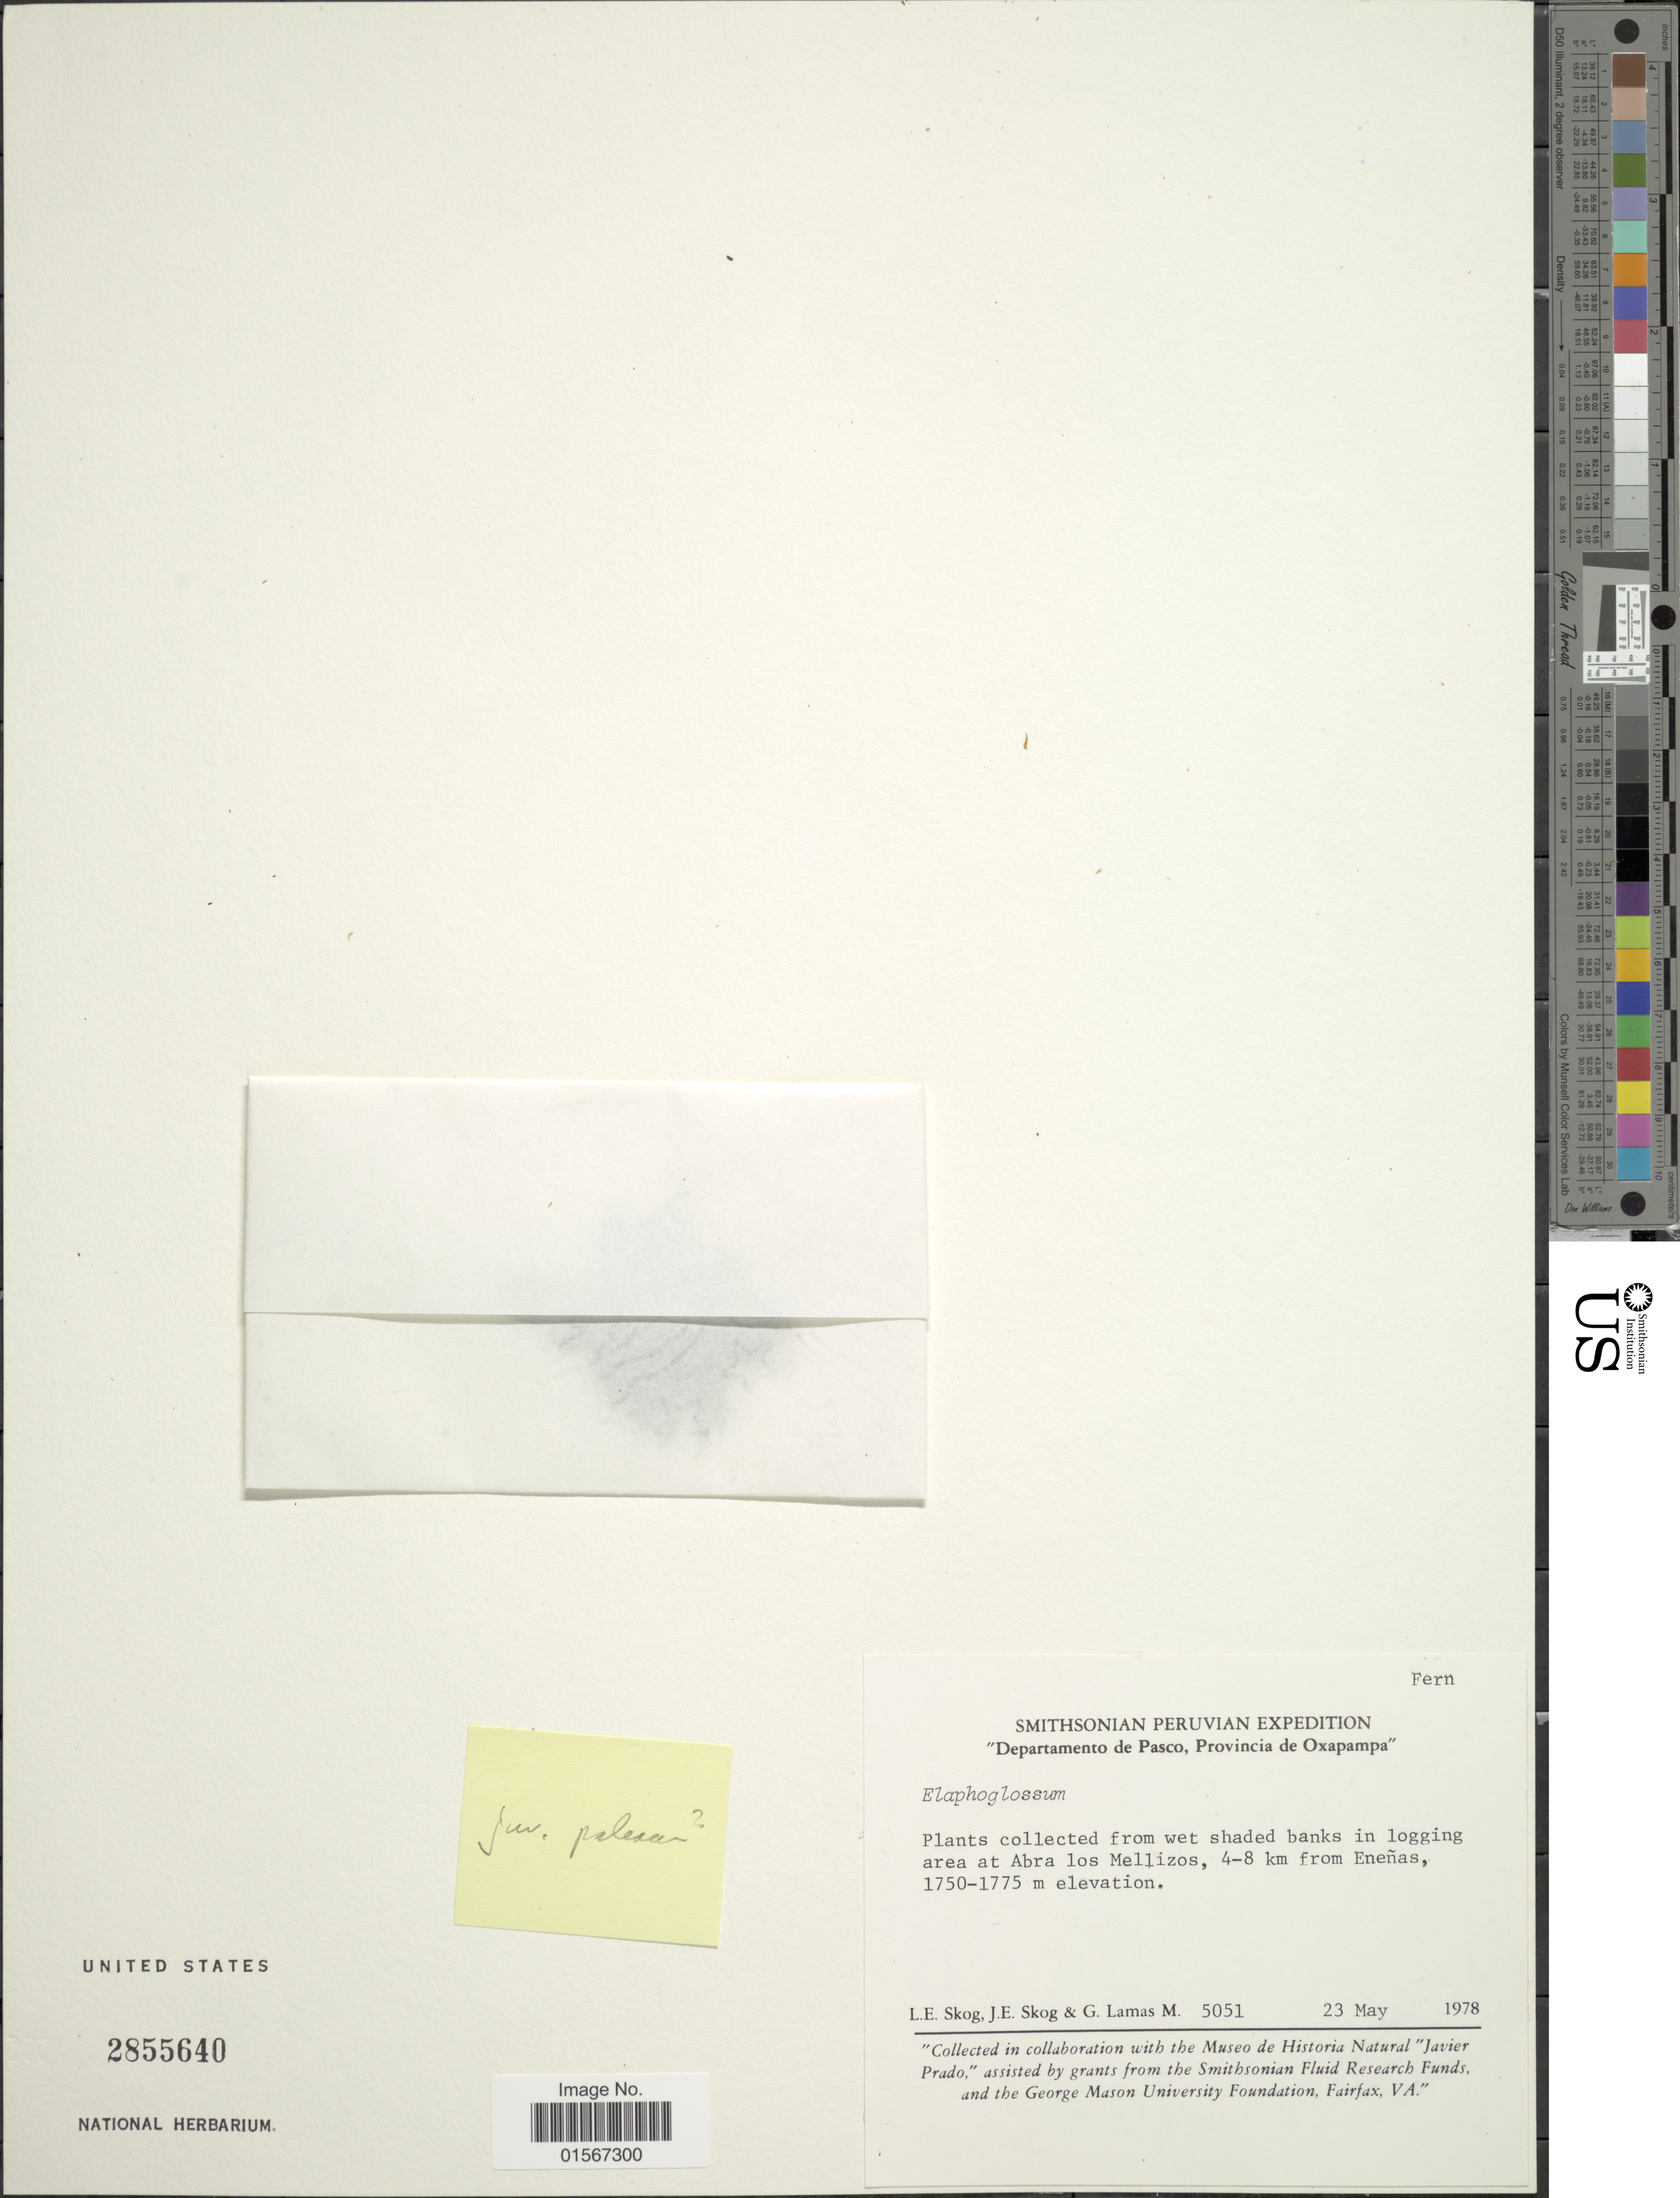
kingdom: Plantae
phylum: Tracheophyta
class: Polypodiopsida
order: Polypodiales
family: Dryopteridaceae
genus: Elaphoglossum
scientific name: Elaphoglossum paleaceum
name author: (Hook. & Grev.) Sledge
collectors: L. E. Skog, J. E. Skog & G. Lamas M.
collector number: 5051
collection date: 1978-05-23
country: Peru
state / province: Pasco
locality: Peruvian, Departamento de Pasco, Provincia de Oxapampa, at Abra Los Mellizos, 4-8 km from Eneñas.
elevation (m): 1750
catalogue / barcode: US 2855640